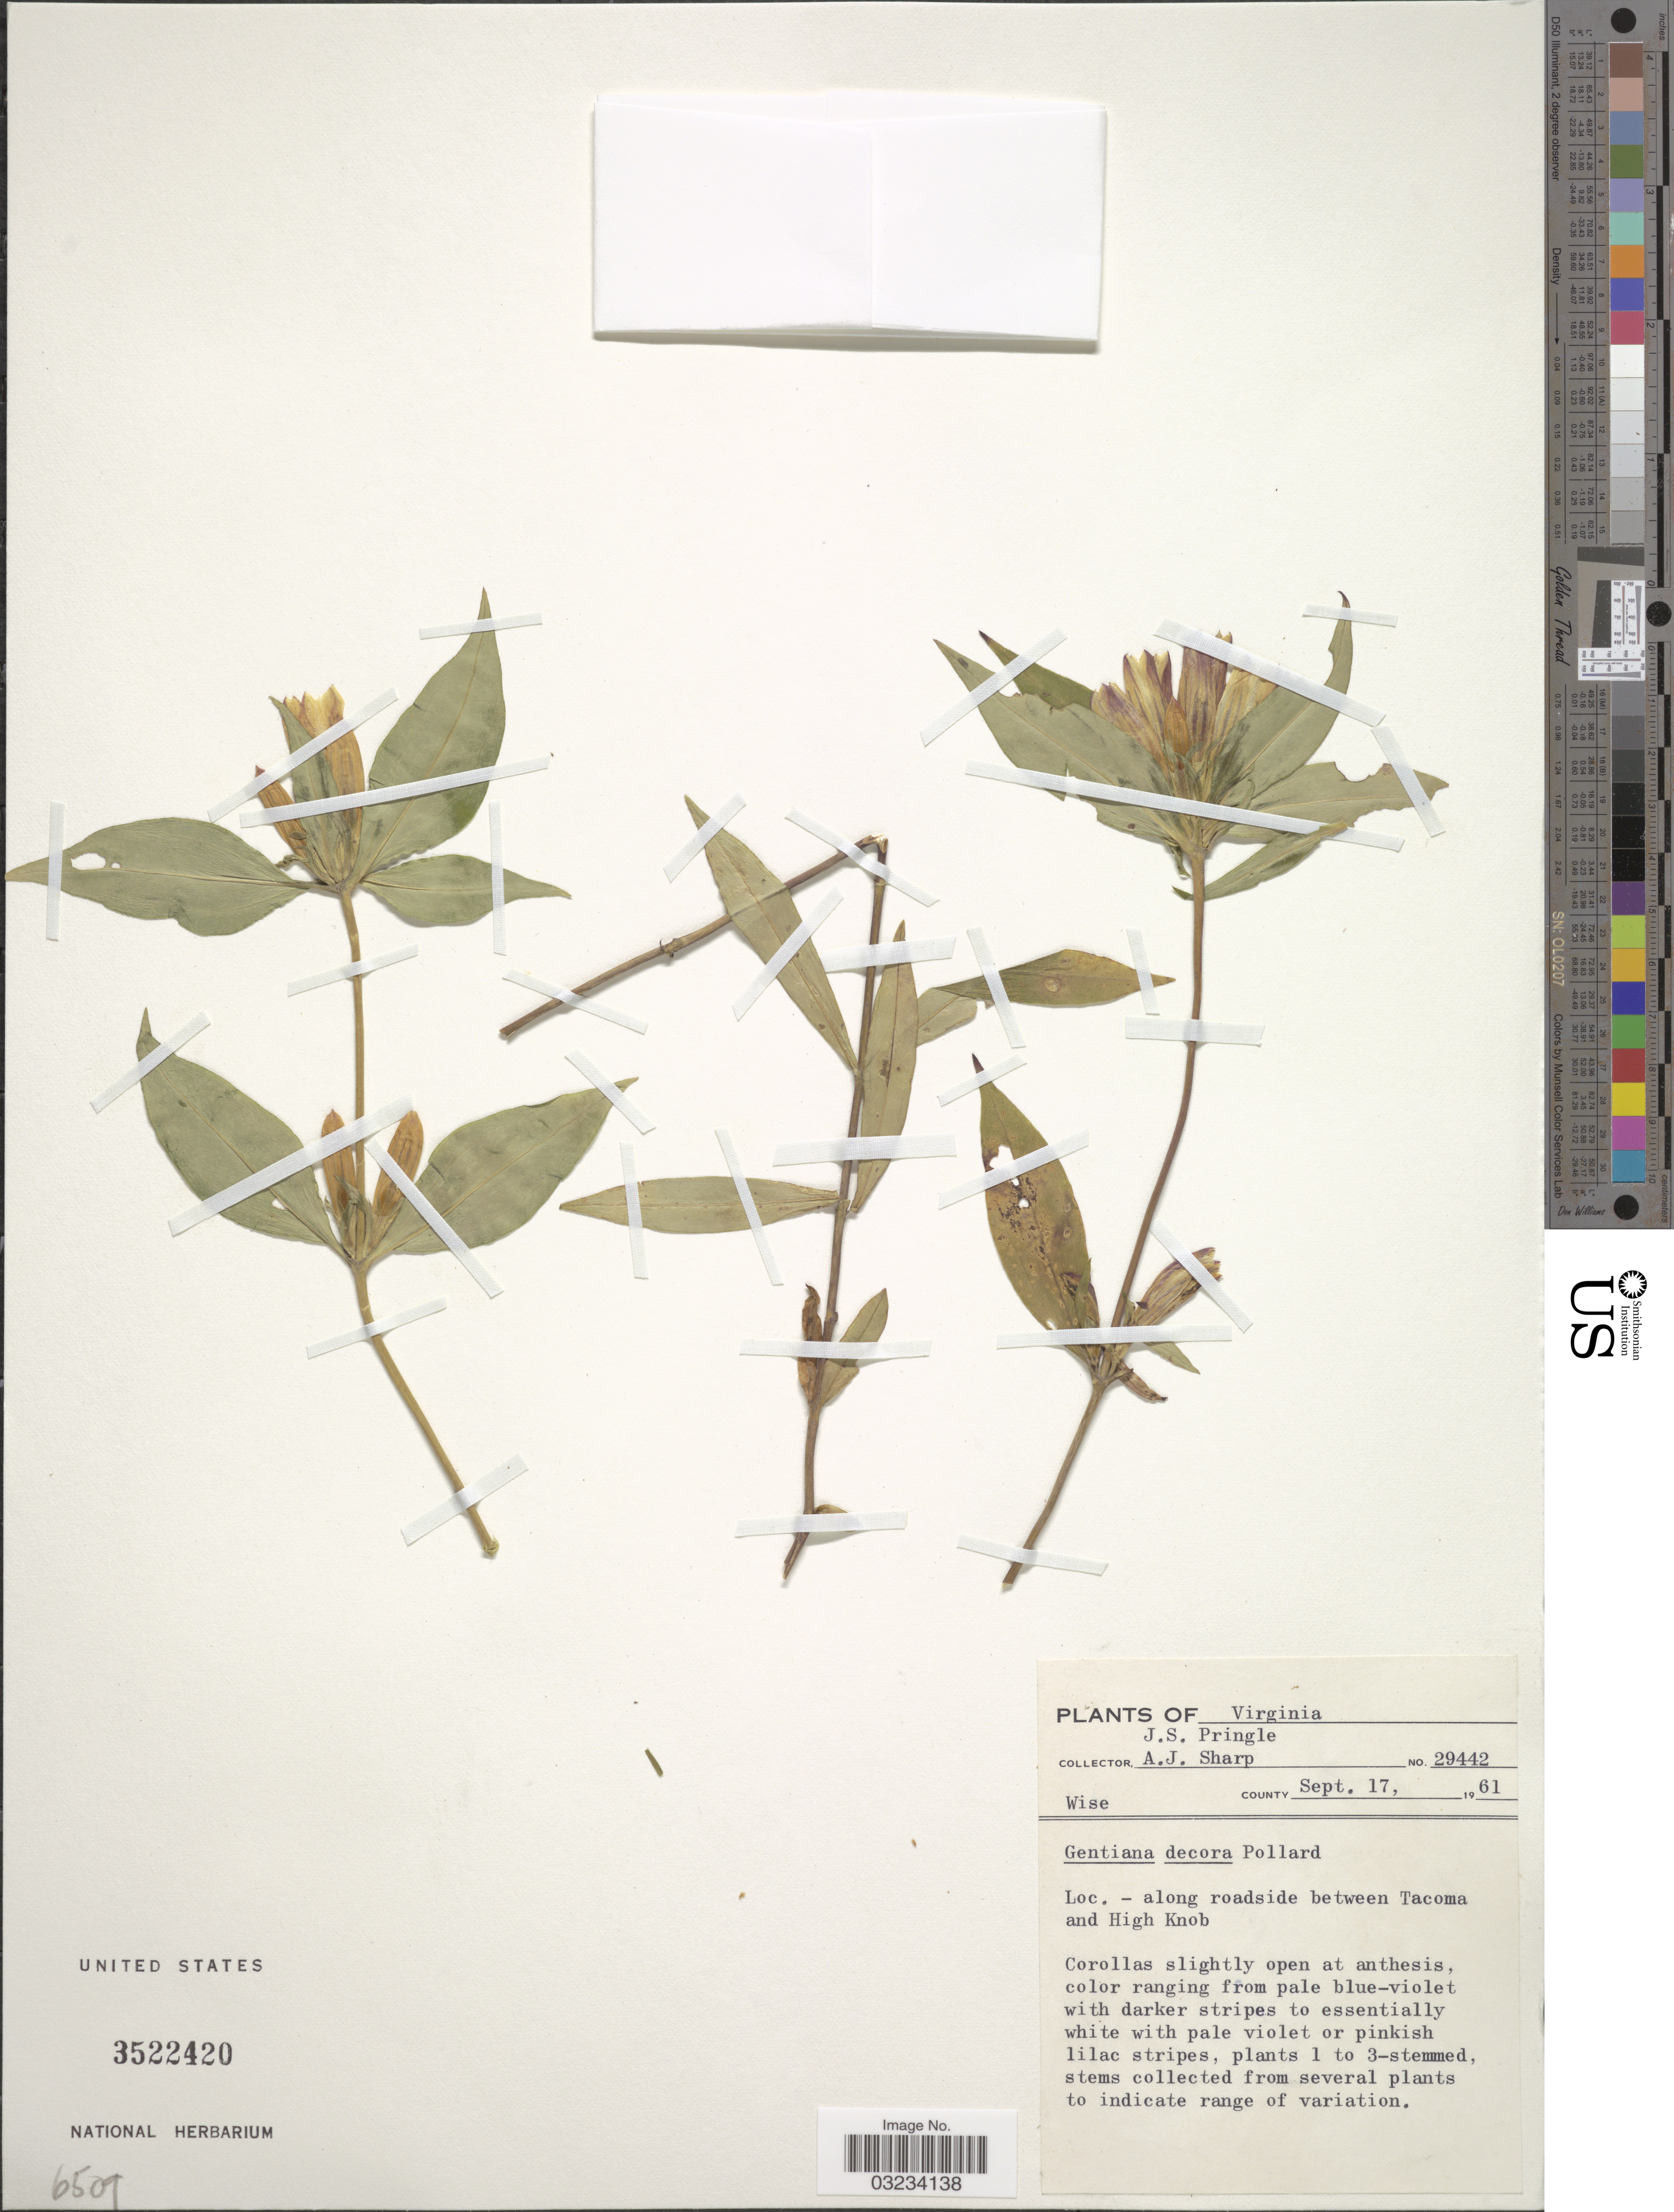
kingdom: Plantae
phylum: Tracheophyta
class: Magnoliopsida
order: Gentianales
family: Gentianaceae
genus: Gentiana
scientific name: Gentiana decora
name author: Pollard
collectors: J. S. Pringle & A. J. Sharp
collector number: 29442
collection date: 1961-09-17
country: United States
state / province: Virginia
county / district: Wise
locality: Wise County, along roadside between Tacoma and High Knob.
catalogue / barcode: US 3522420